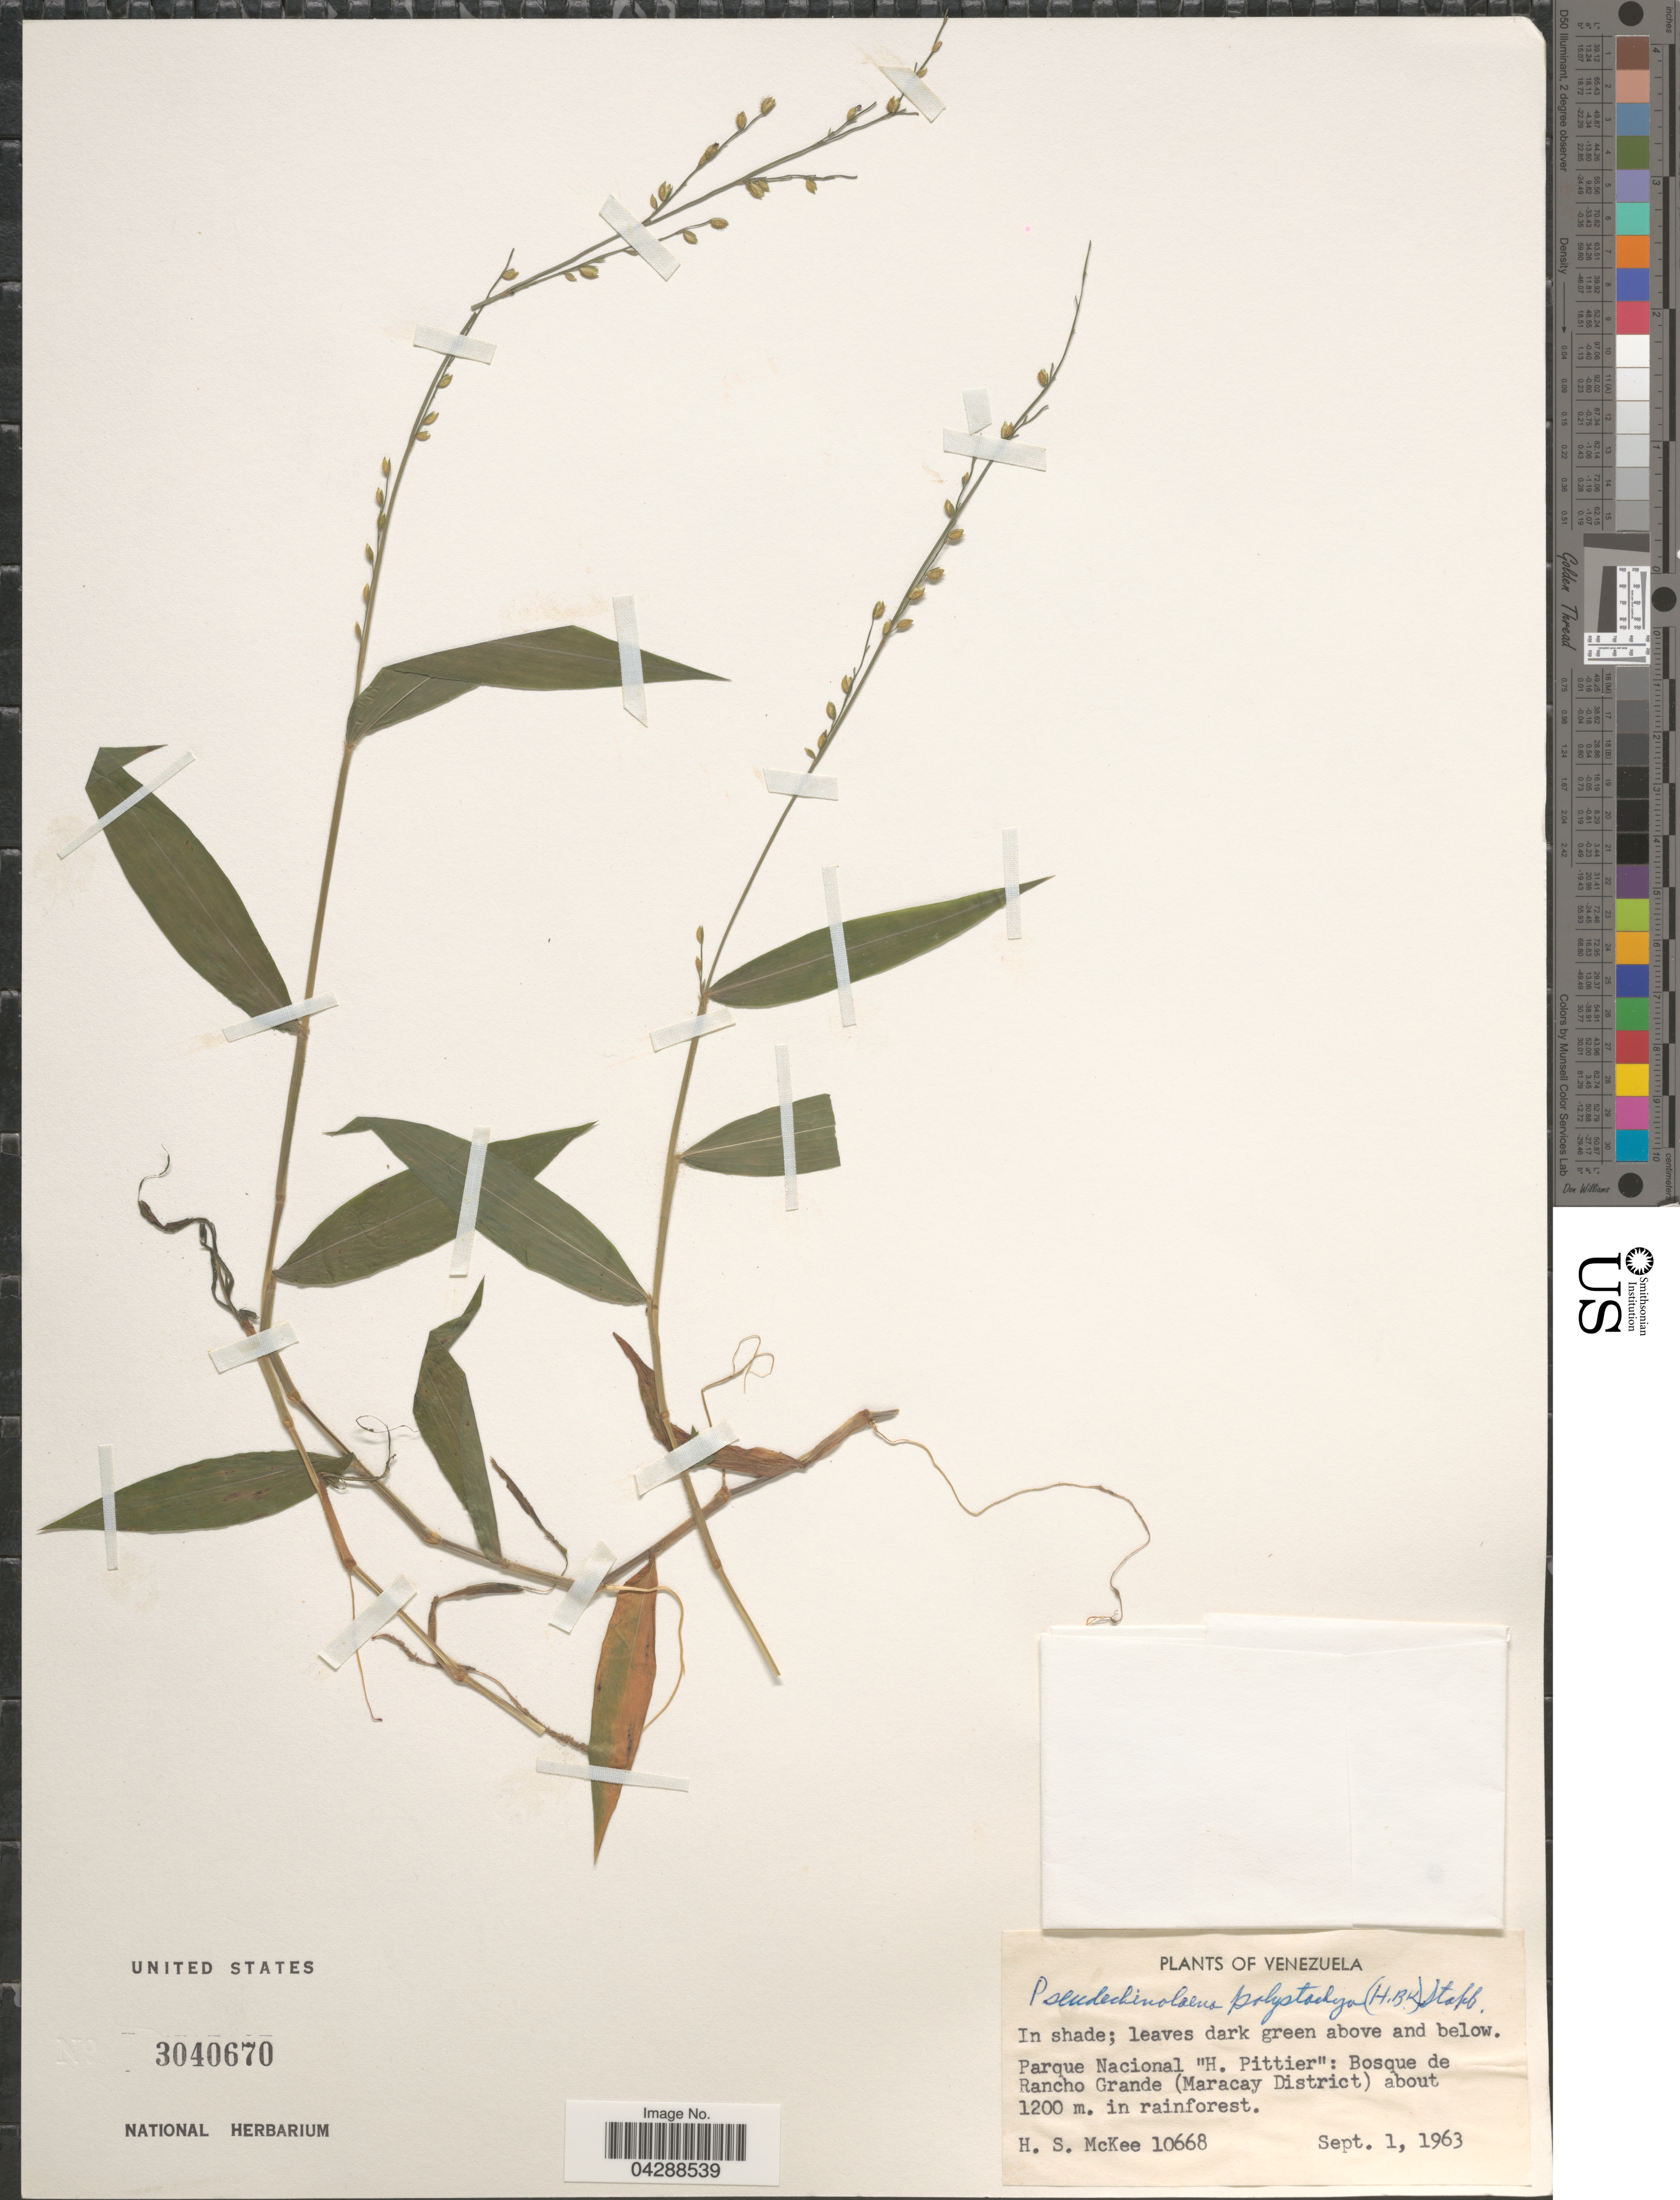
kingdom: Plantae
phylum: Tracheophyta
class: Liliopsida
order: Poales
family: Poaceae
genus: Pseudechinolaena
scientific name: Pseudechinolaena polystachya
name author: (Kunth) Stapf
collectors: H. S. McKee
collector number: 10668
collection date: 1963-09-01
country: Venezuela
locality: Parque Nacional "H. Pittier": Bosque de Rancho Grande (Maracay District).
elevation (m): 1200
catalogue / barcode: US 3040670